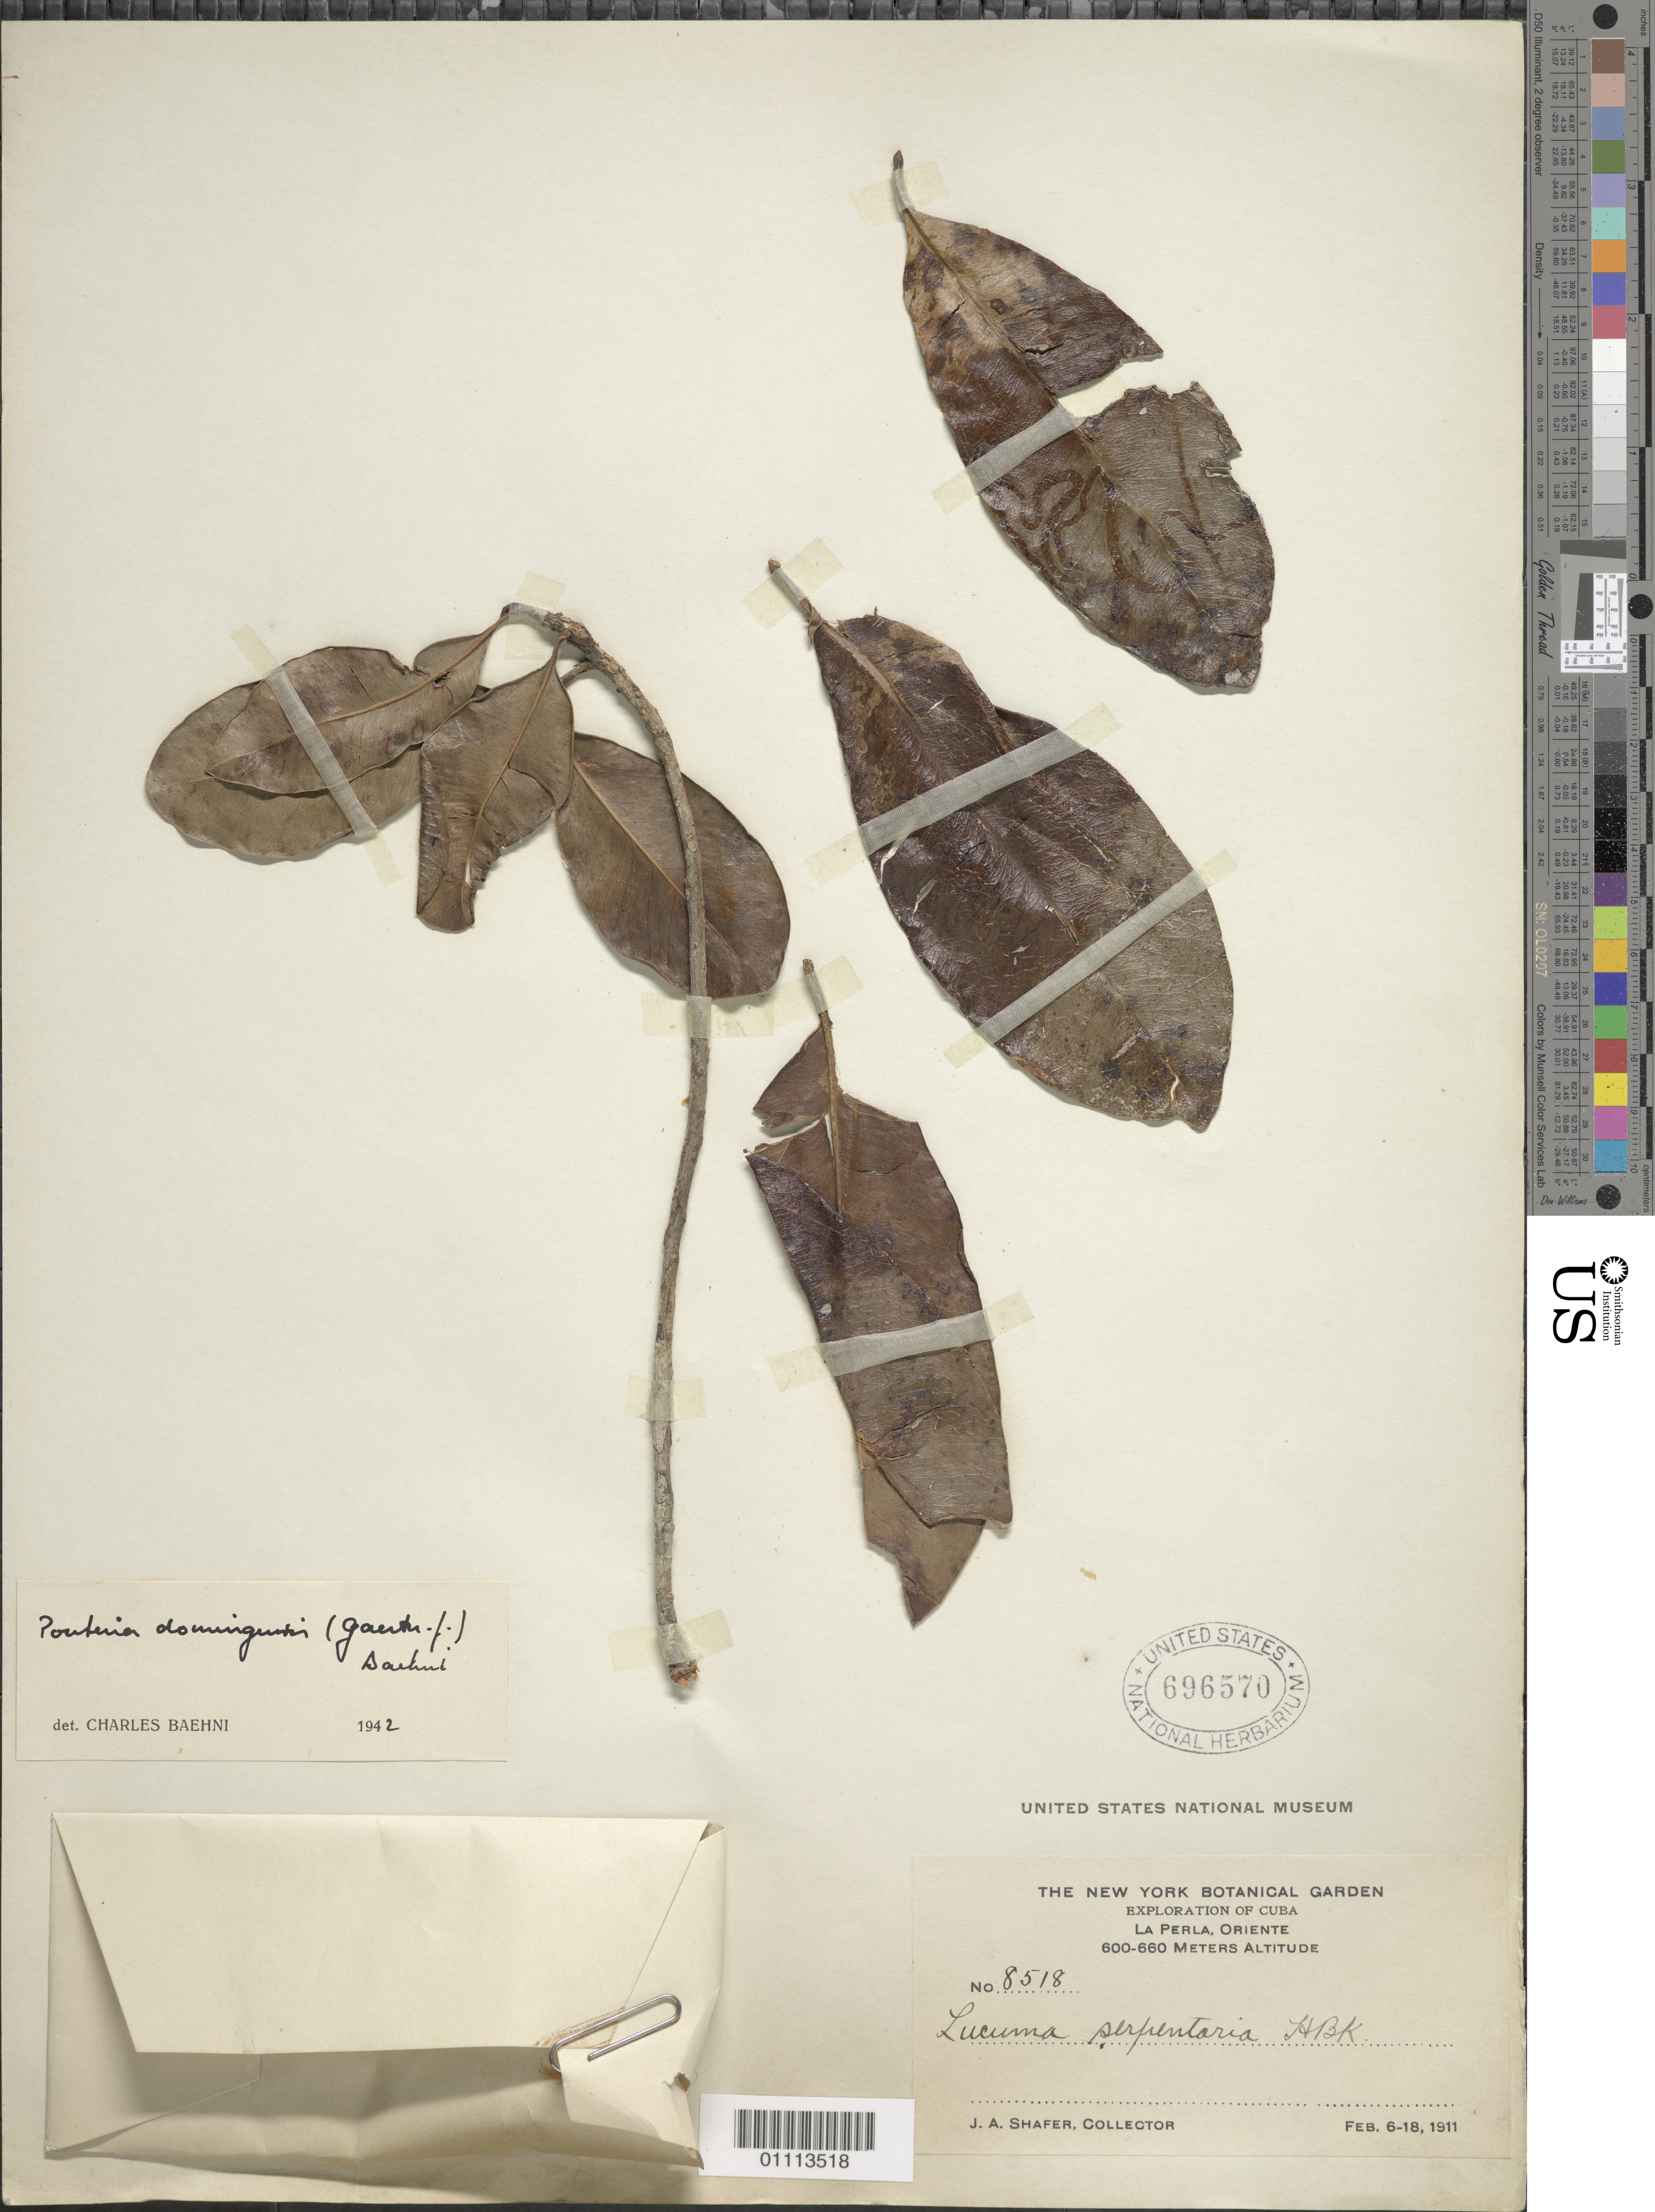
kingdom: Plantae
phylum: Tracheophyta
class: Magnoliopsida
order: Ericales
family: Sapotaceae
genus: Pouteria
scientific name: Pouteria domingensis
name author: (C.F. Gaertn.) Baehni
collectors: J. A. Shafer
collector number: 8518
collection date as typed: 06 Feb 1911 to 18 Feb 1911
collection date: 1911-02-06/1911-02-18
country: Cuba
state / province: Oriente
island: Cuba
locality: La Perla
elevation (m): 600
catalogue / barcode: US 696570